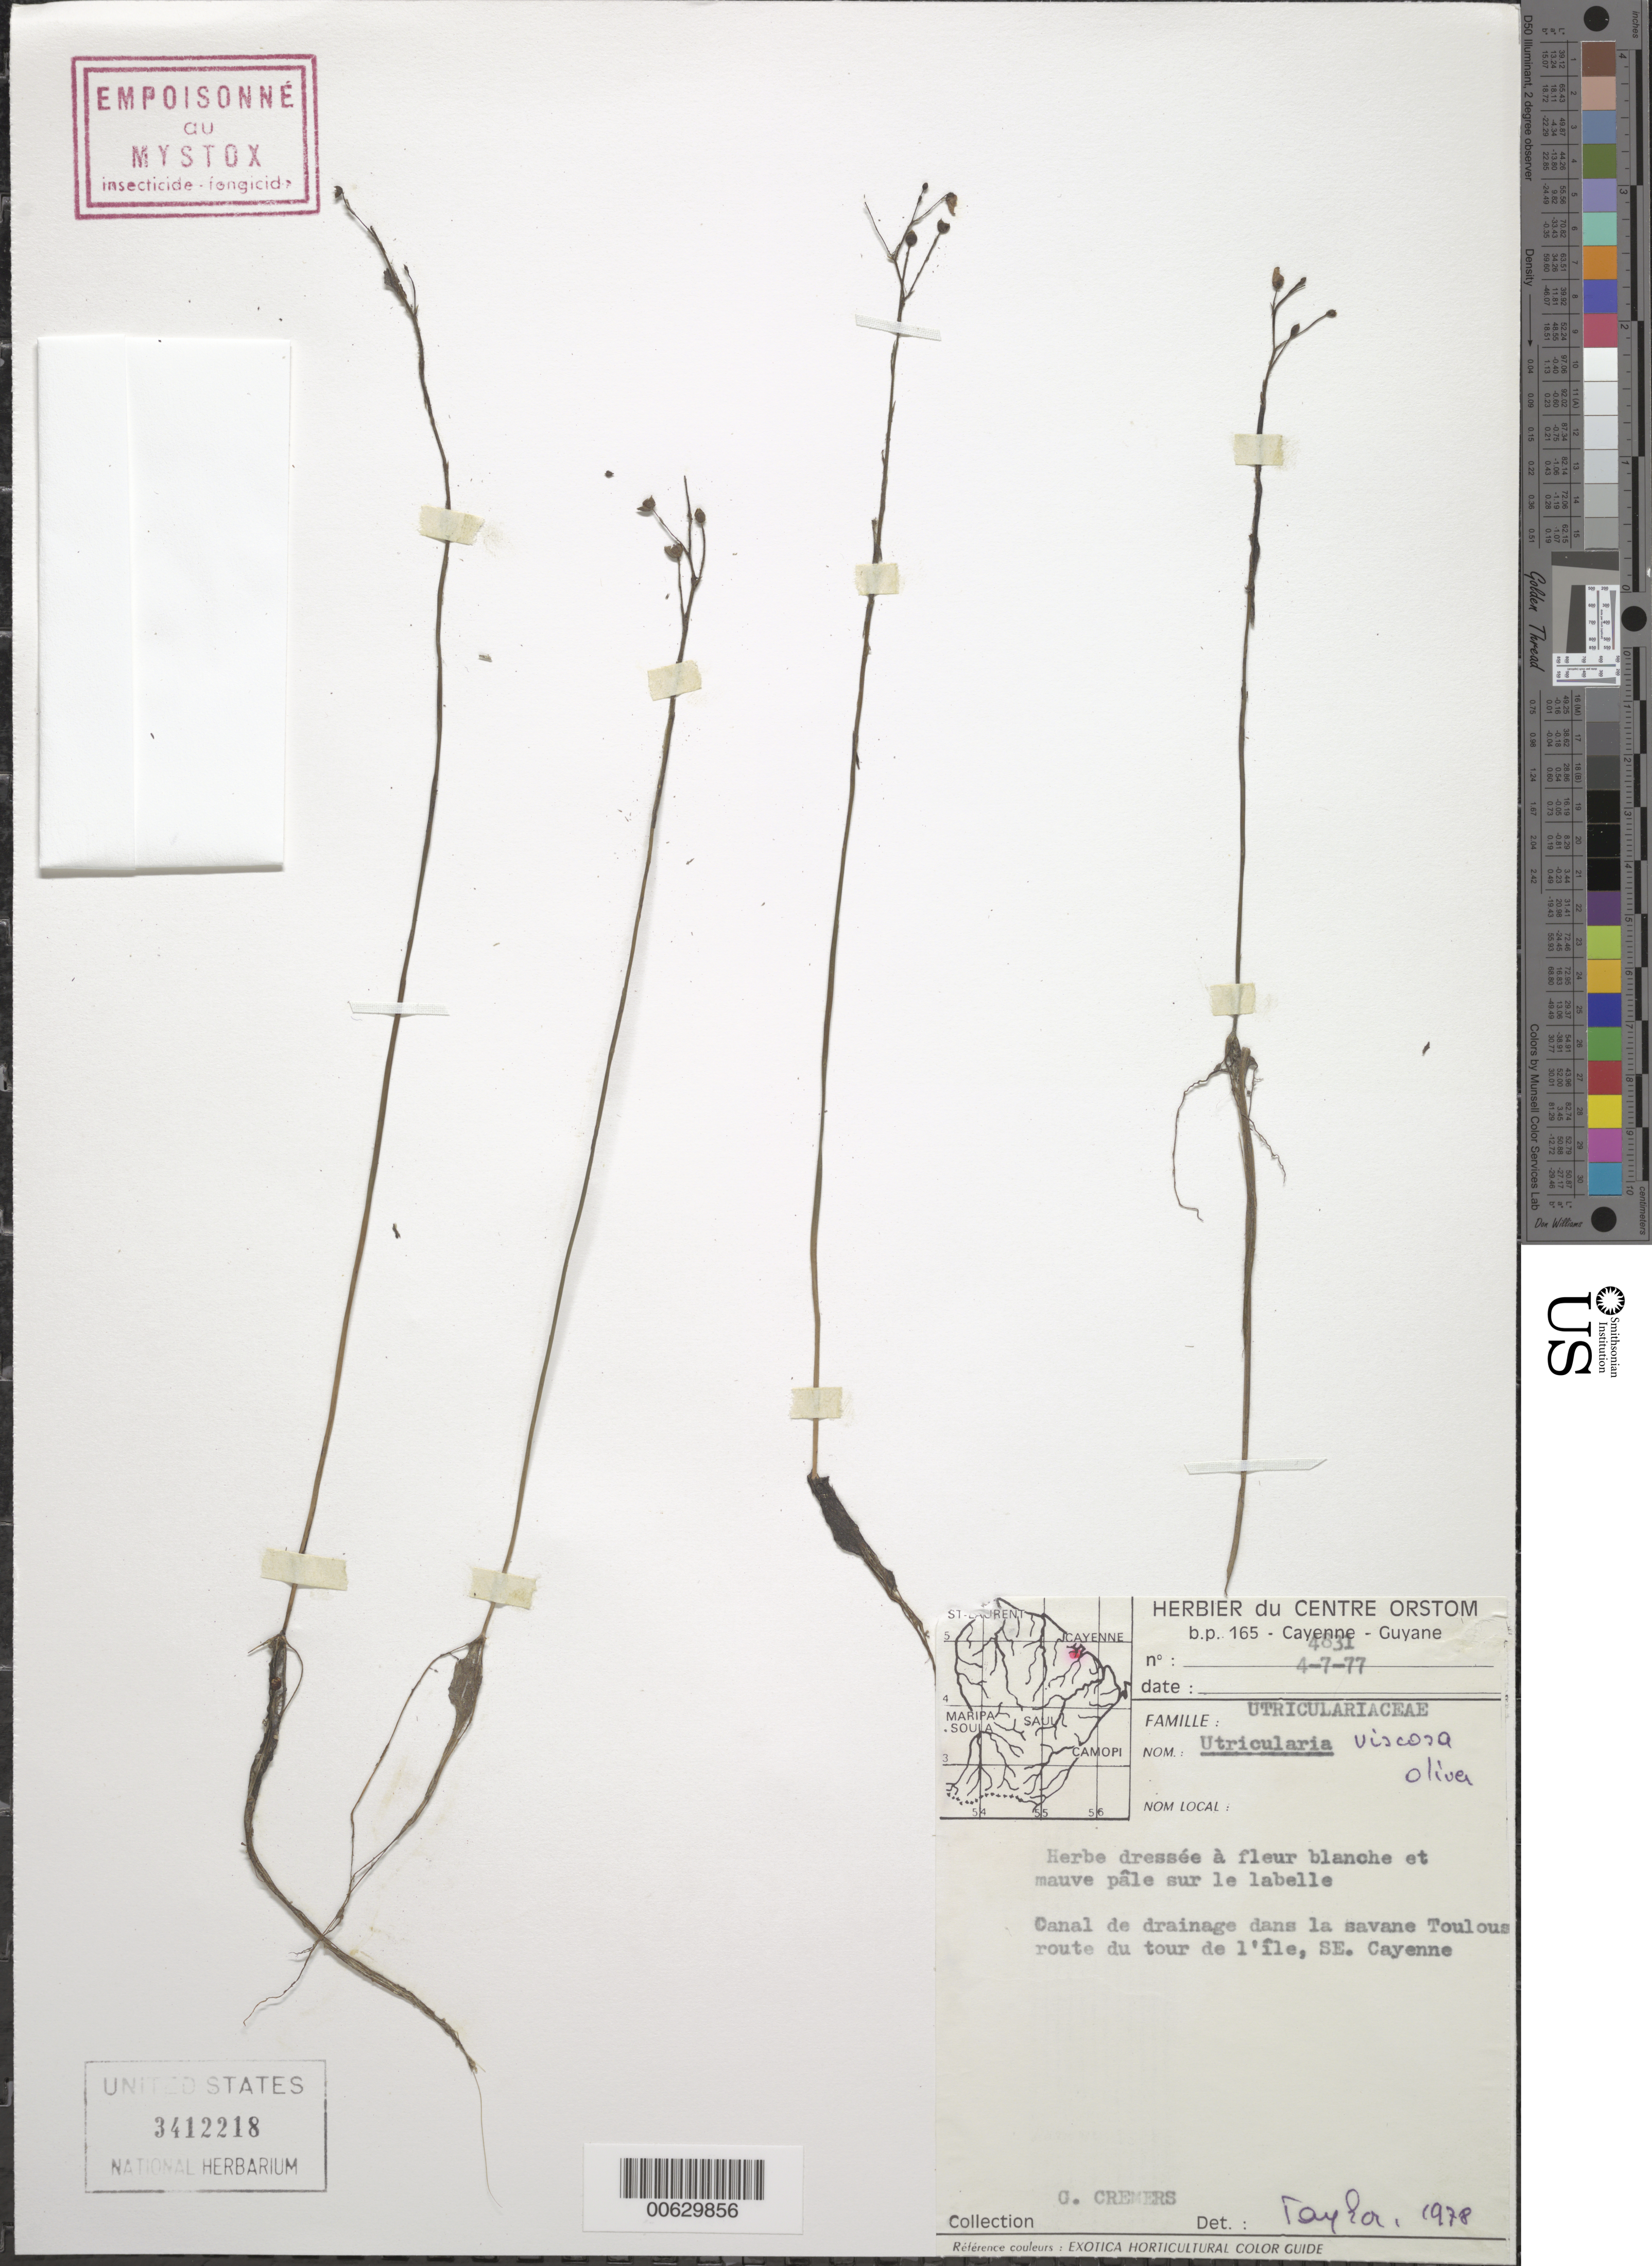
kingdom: Plantae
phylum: Tracheophyta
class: Magnoliopsida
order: Lamiales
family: Lentibulariaceae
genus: Utricularia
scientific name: Utricularia viscosa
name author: Spruce ex Oliv.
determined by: Taylor, --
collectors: G. Cremers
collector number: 4831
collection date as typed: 4-Jul-77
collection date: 1977-07-04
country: French Guiana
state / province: Cayenne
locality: Cayenne, SE, savane Toulous, route du tour de l'Ile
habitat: Drainage channel in savanna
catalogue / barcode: US 3412218